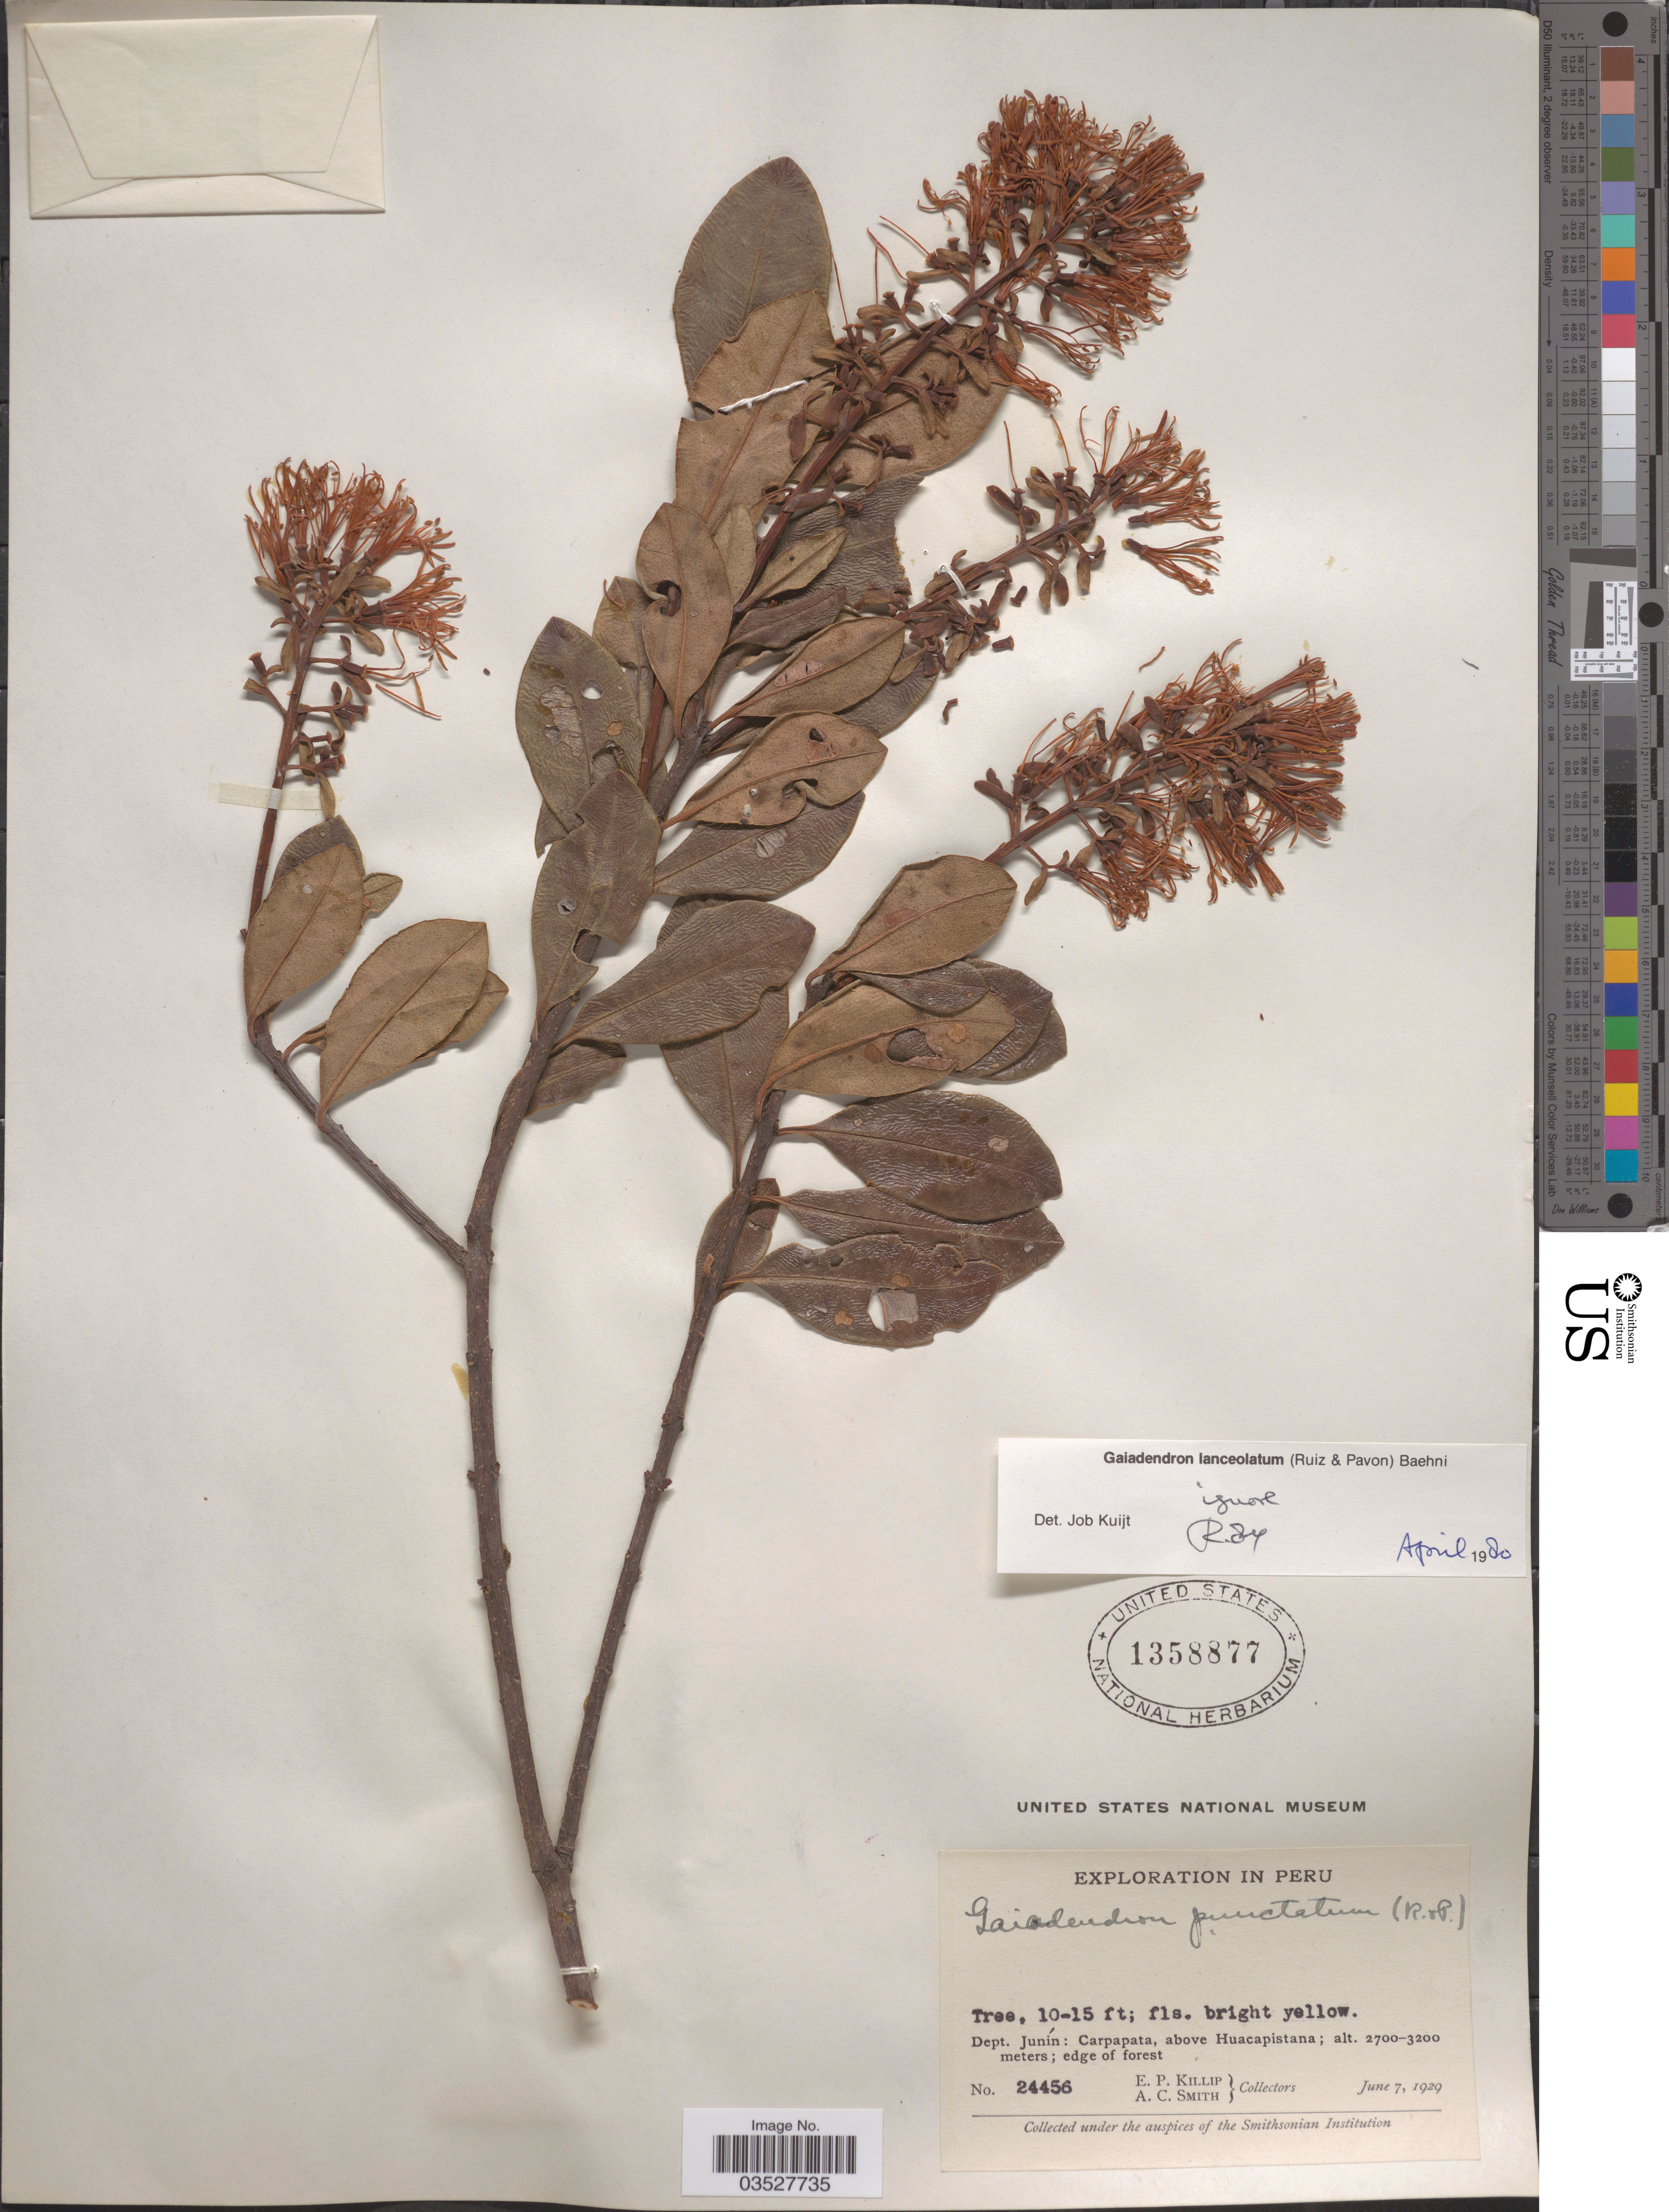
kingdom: Plantae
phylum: Tracheophyta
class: Magnoliopsida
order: Santalales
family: Loranthaceae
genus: Gaiadendron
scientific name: Gaiadendron punctatum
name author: (Ruiz & Pav.) G. Don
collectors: E. P. Killip & A. C. Smith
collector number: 24456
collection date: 1929-06-07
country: Peru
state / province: Junín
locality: Dept. Junín: Carpapata, above Huacapistana.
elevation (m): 2700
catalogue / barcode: US 1358877